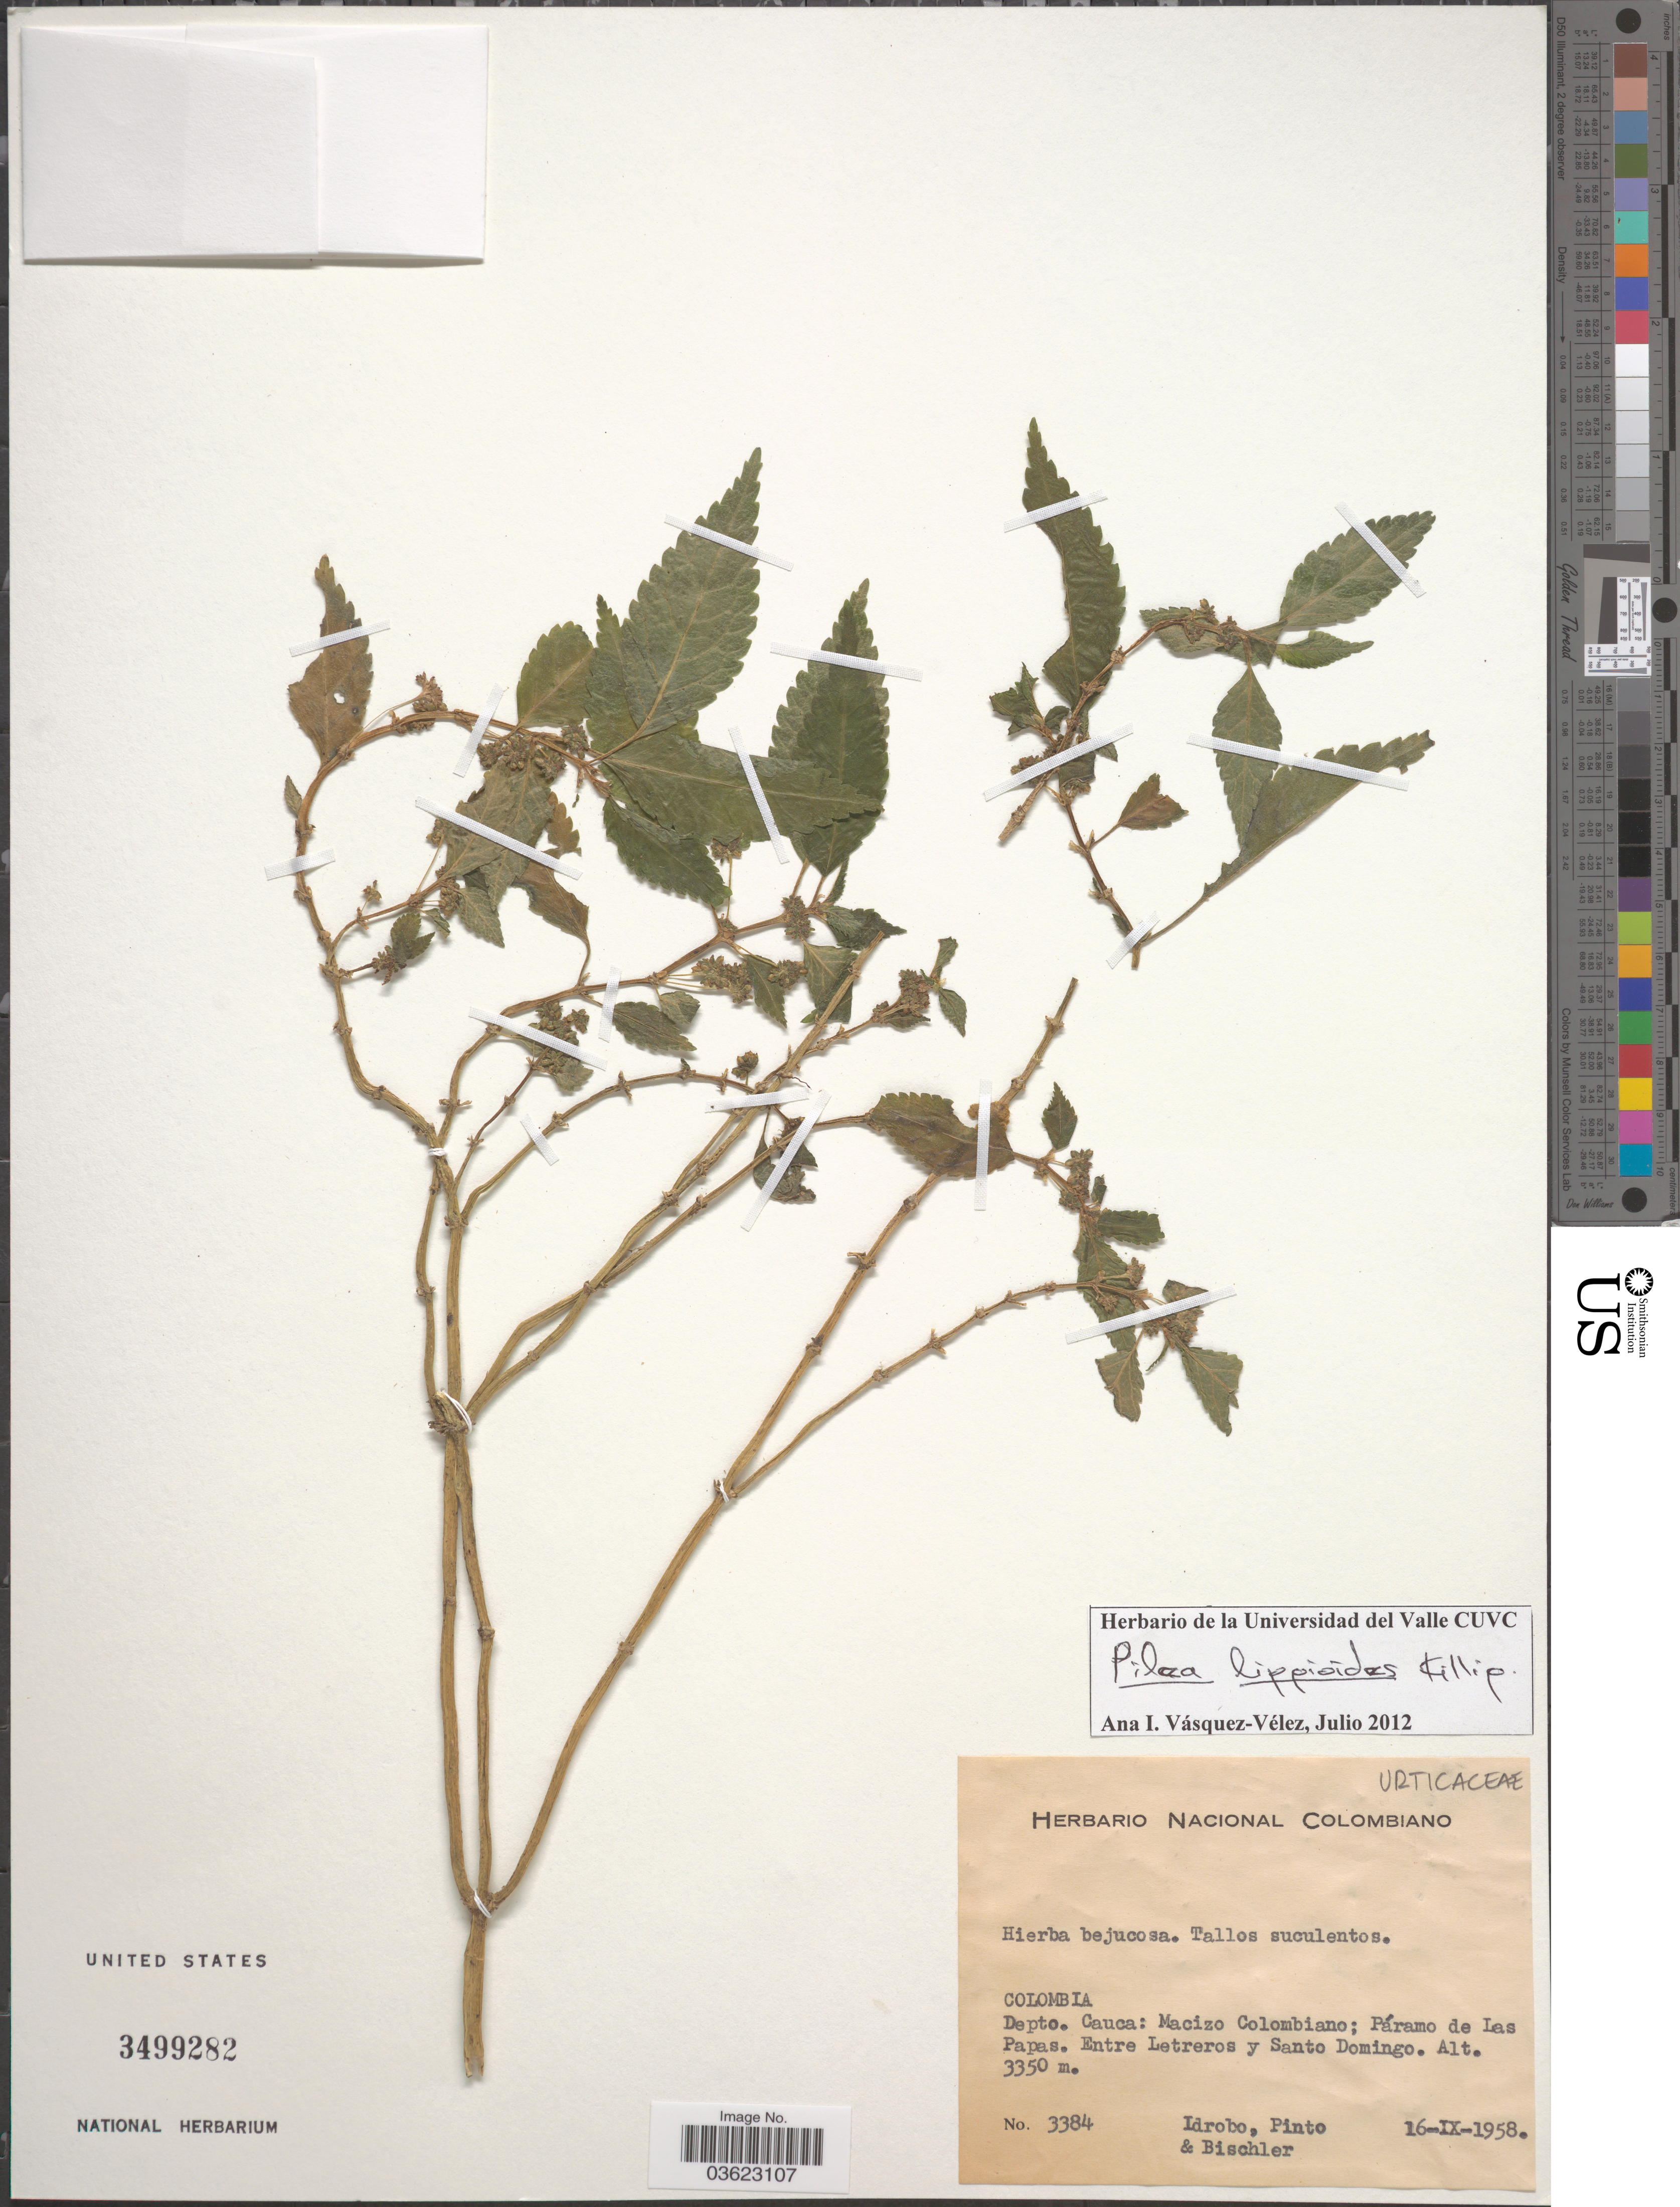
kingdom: Plantae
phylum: Tracheophyta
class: Magnoliopsida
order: Rosales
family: Urticaceae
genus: Pilea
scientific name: Pilea lippioides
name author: Killip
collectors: -- Idrobo, Pinto, -- & -. Bischler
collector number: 3384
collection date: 1958-09-16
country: Colombia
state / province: Cauca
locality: Depto. Cauca: Macizo Colombiano; Páramo de Las Papas. Entre Letreros y Santo Domingo.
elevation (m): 3350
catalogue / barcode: US 3499282